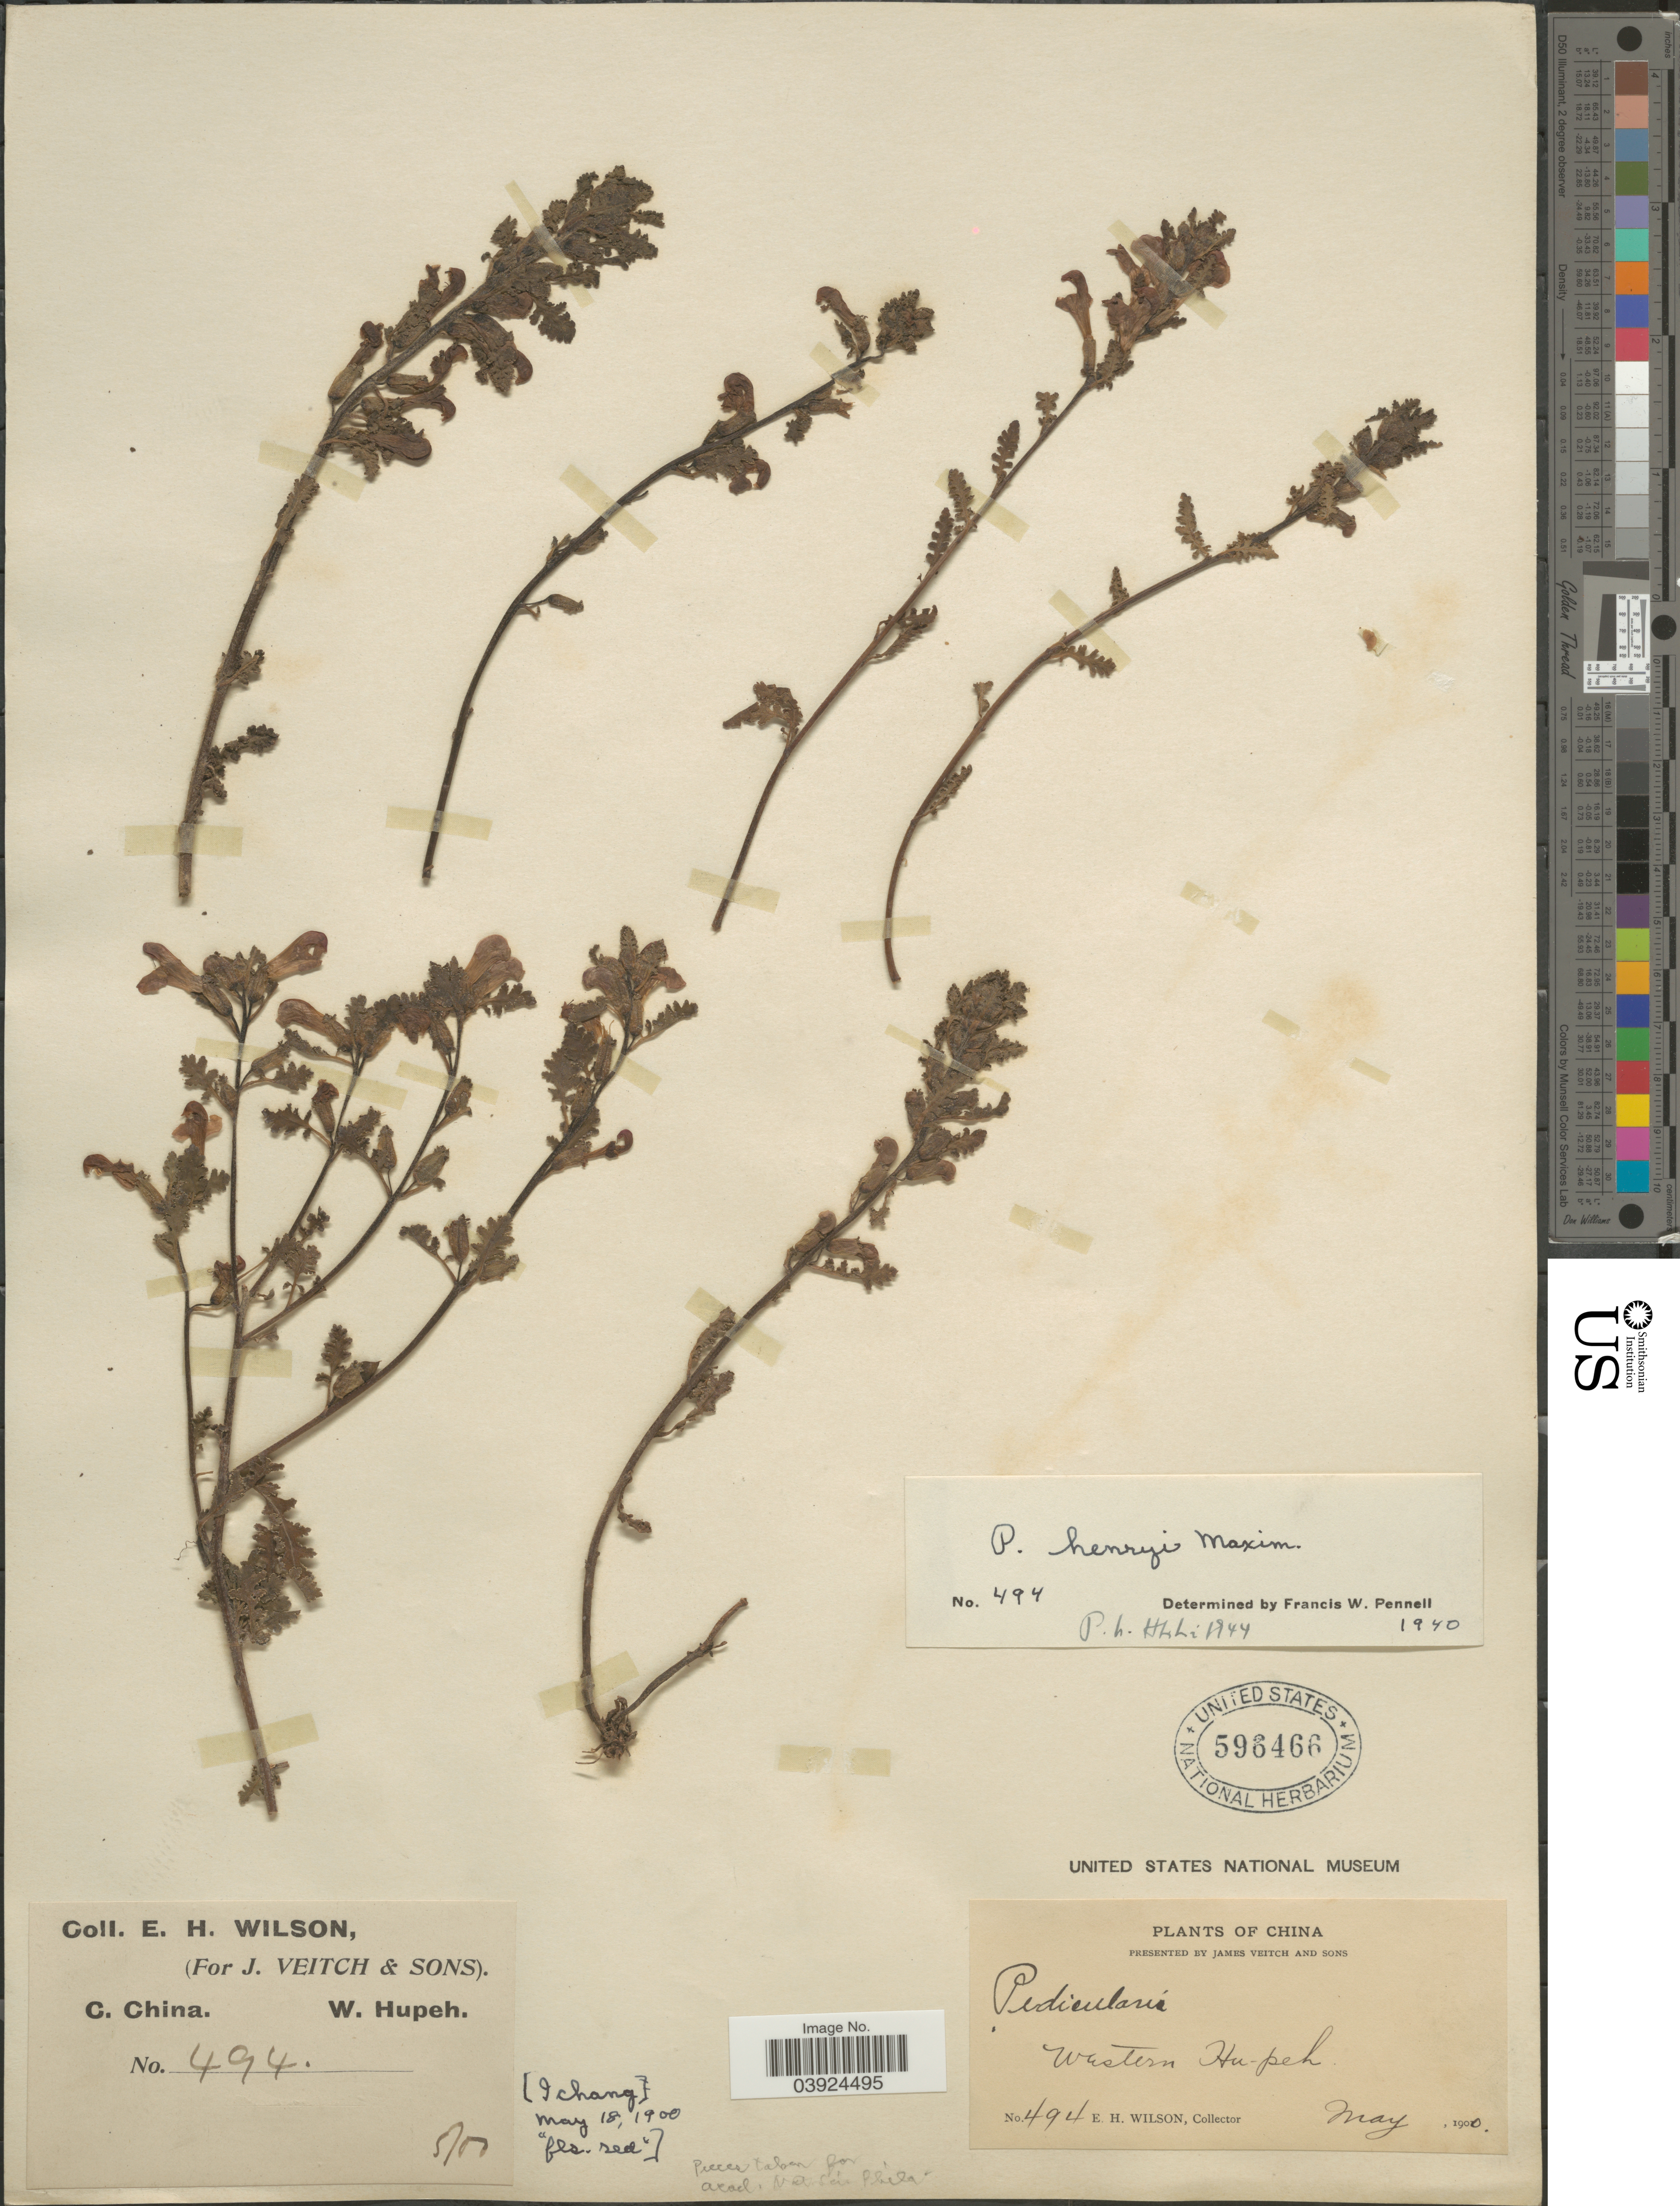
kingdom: Plantae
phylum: Tracheophyta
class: Magnoliopsida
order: Lamiales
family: Orobanchaceae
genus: Pedicularis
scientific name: Pedicularis henryi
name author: Maxim.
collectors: E. Wilson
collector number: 494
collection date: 1900-05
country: China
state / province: Hubei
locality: C. China. Western Hupeh.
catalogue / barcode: US 596466